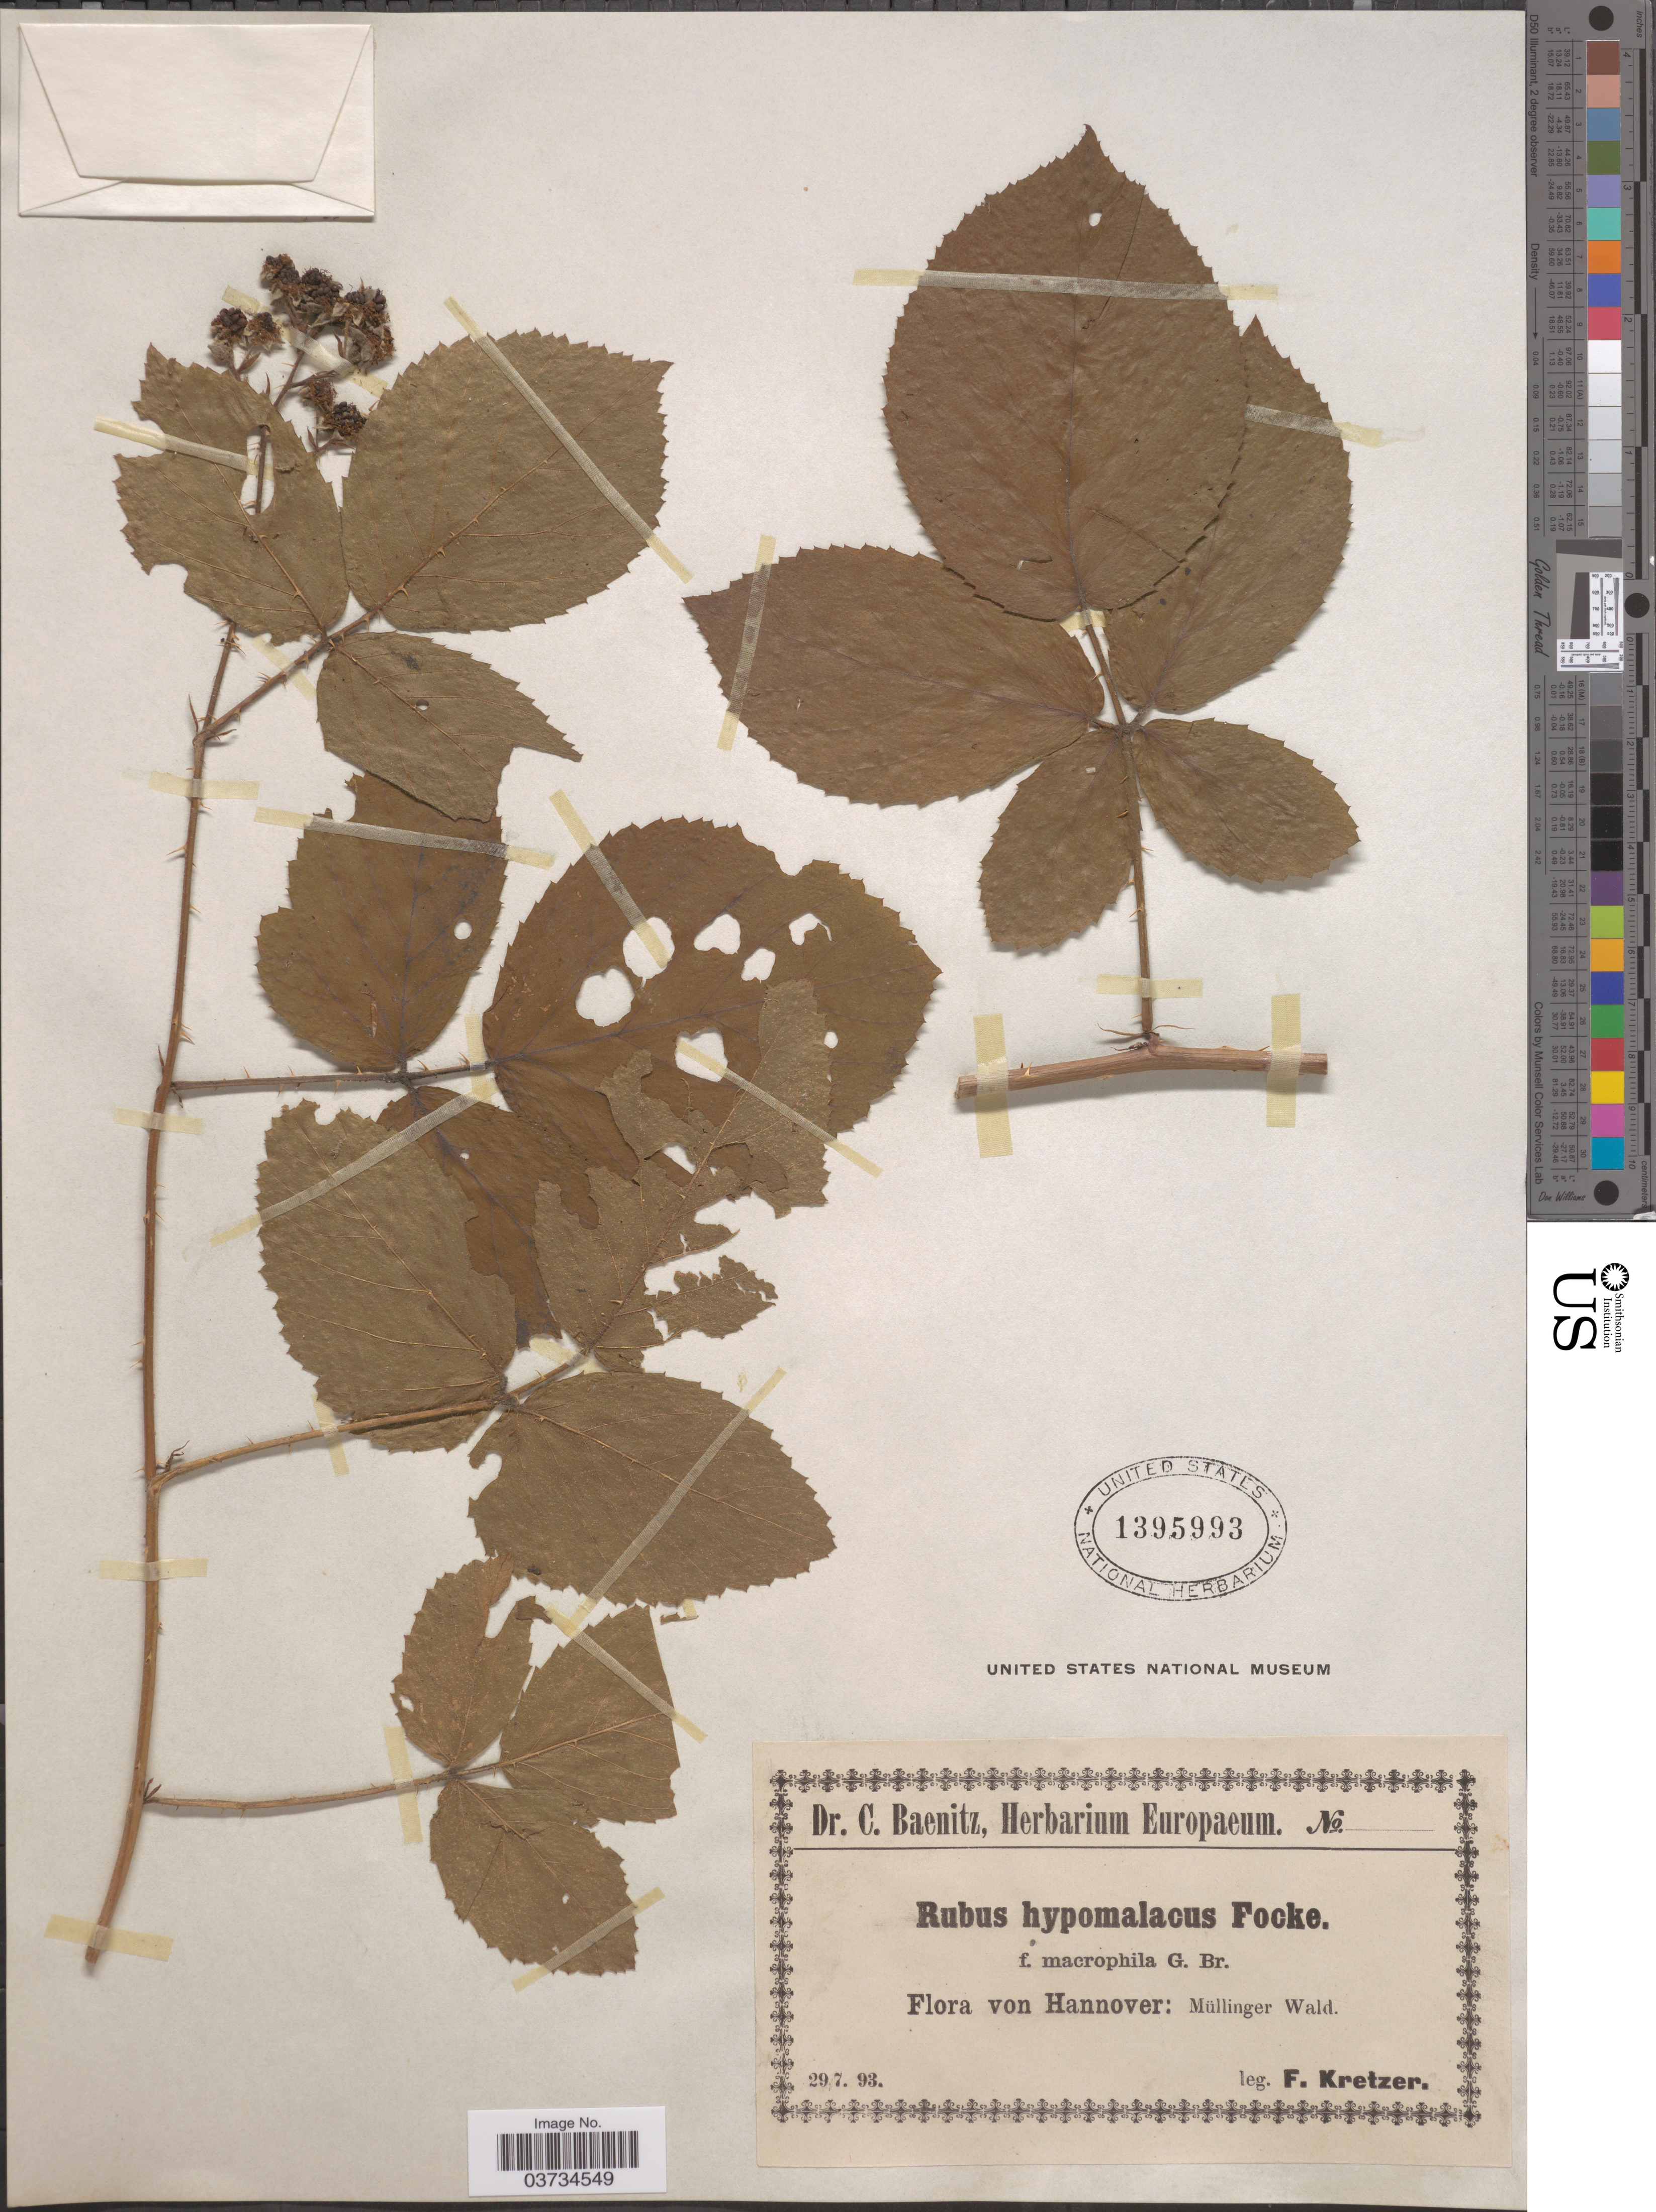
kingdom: Plantae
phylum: Tracheophyta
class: Magnoliopsida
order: Rosales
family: Rosaceae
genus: Rubus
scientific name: Rubus hypomalacus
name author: Focke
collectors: F. Kretzer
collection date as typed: Transcribed d/m/y: 29/7/93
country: Germany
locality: Hannover: Müllinger Wald.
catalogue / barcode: US 1395993